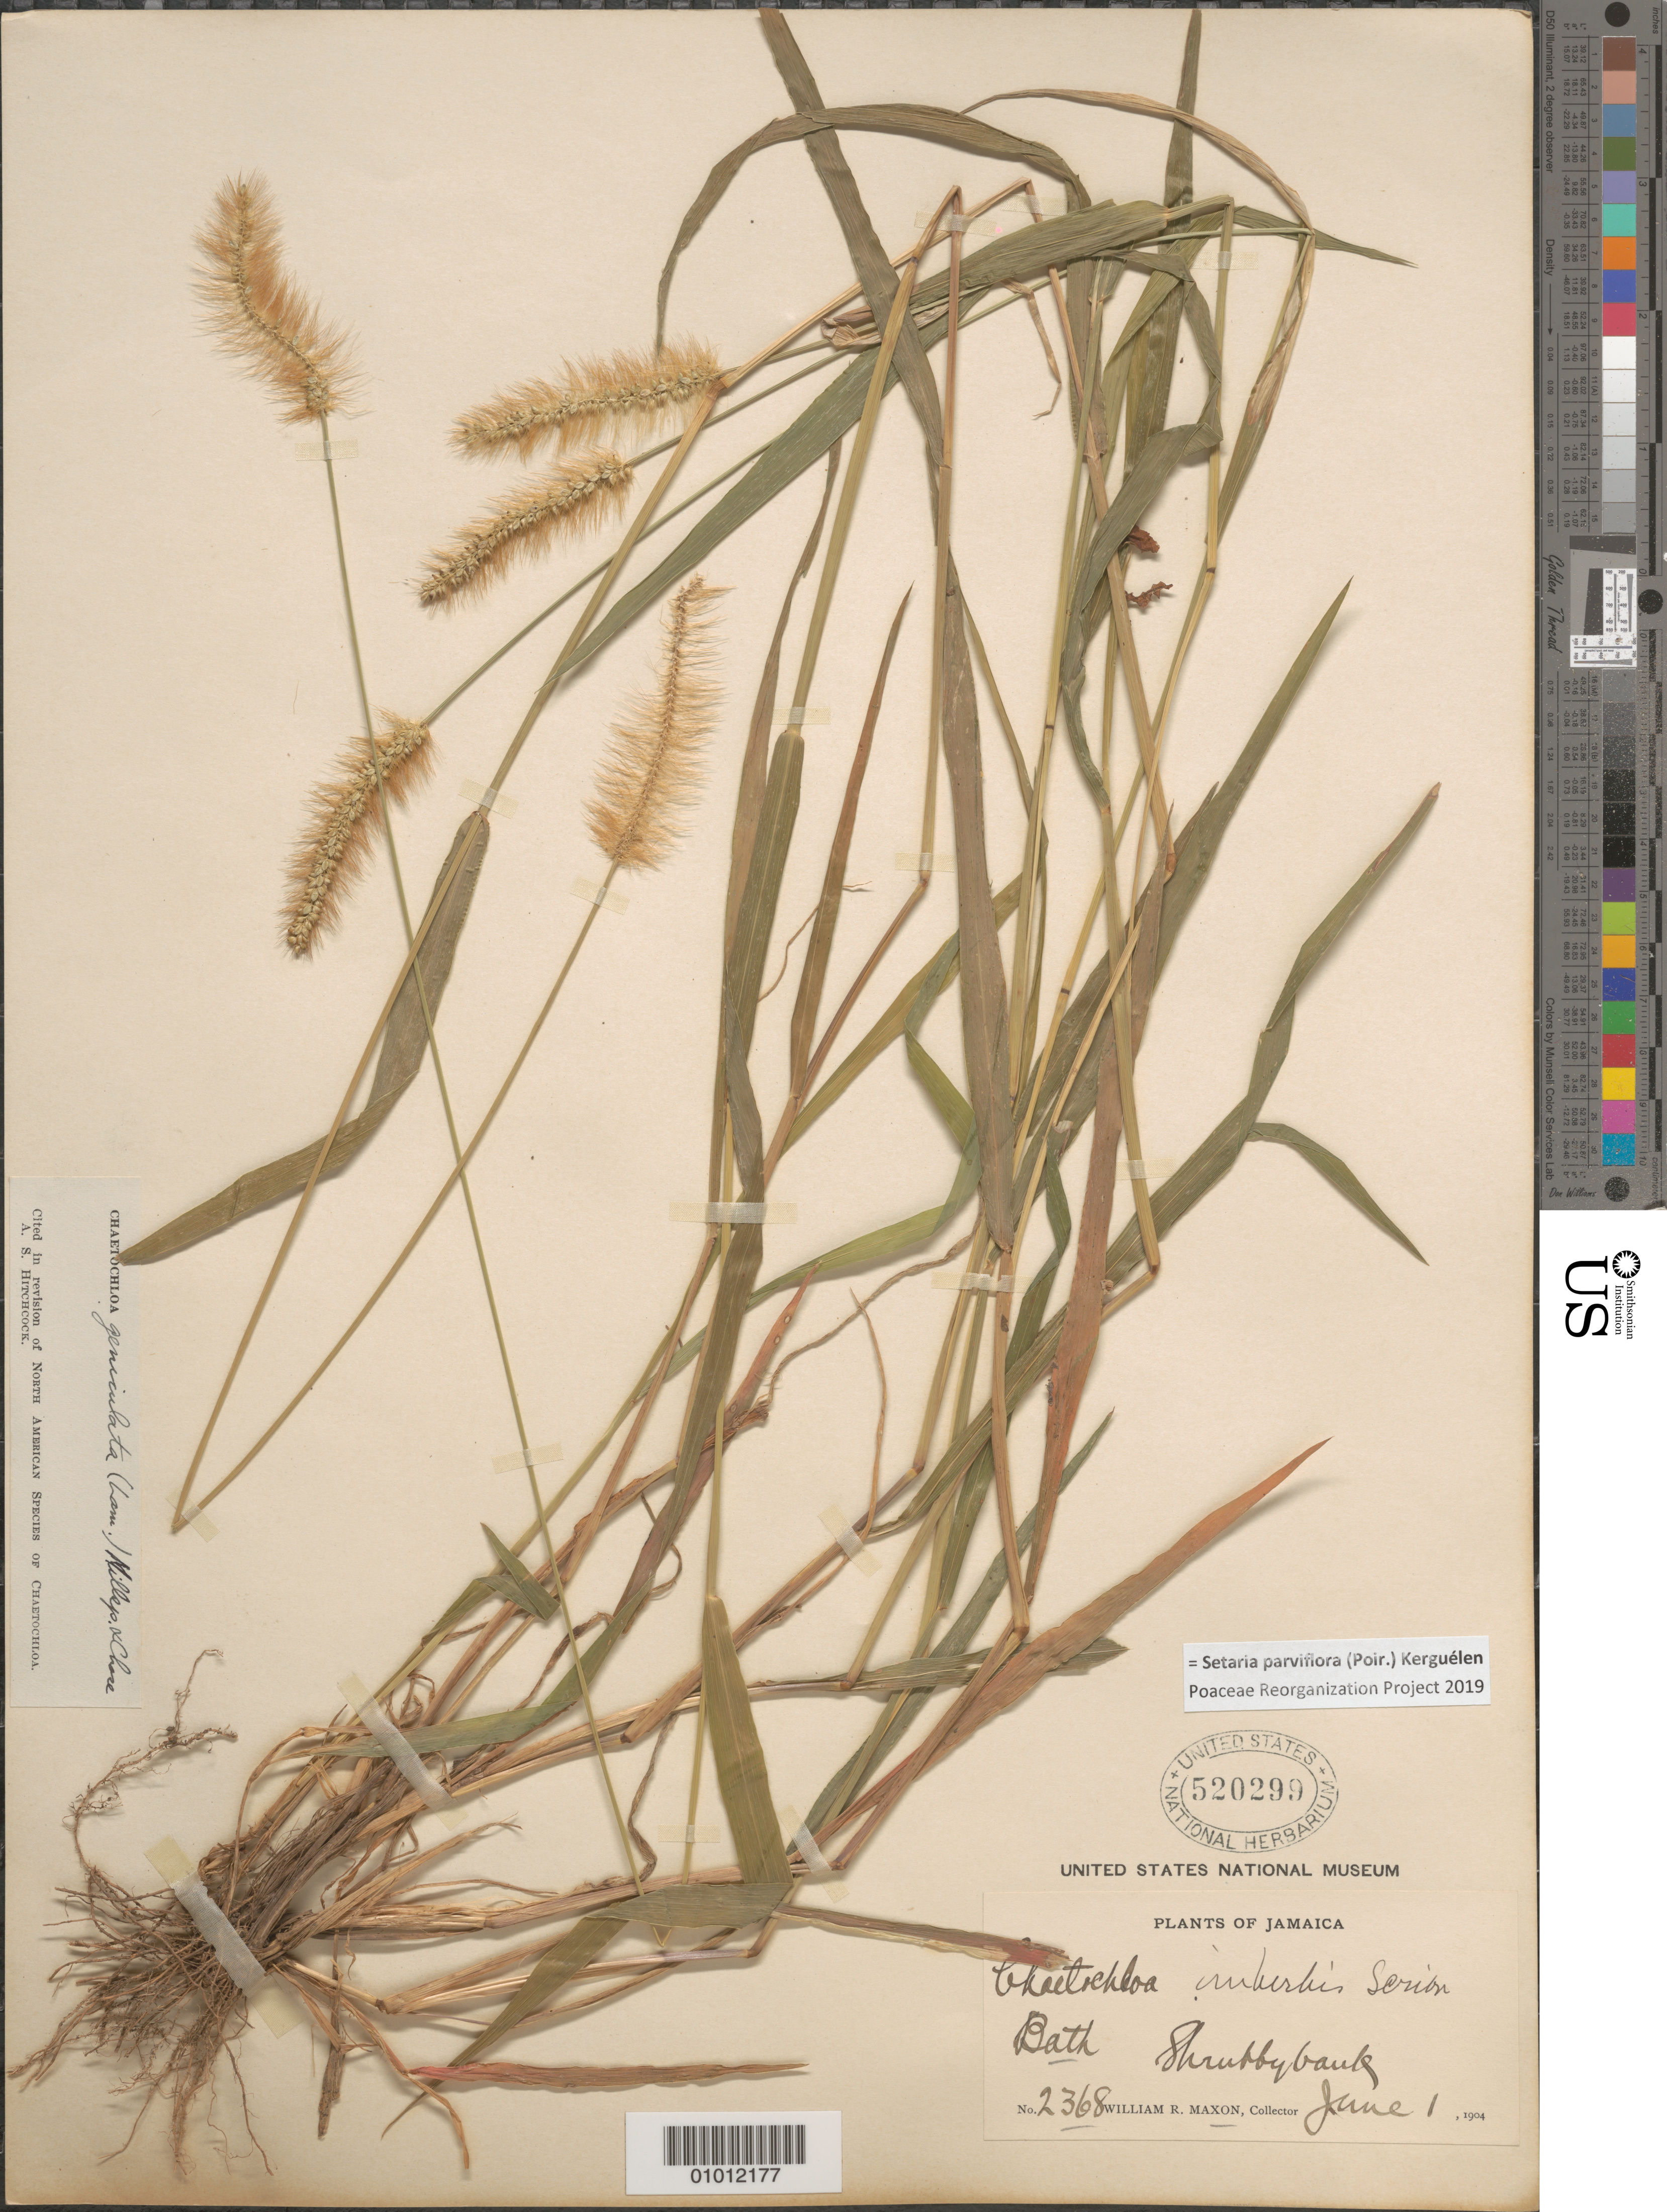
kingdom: Plantae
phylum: Tracheophyta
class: Liliopsida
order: Poales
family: Poaceae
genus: Setaria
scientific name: Setaria parviflora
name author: (Poir.) Kerguélen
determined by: Poaceae Reorganization Project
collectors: W. R. Maxon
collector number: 2368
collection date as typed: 01 Jun 1904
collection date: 1904-06-01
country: Jamaica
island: Jamaica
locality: Bath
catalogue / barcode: US 520299